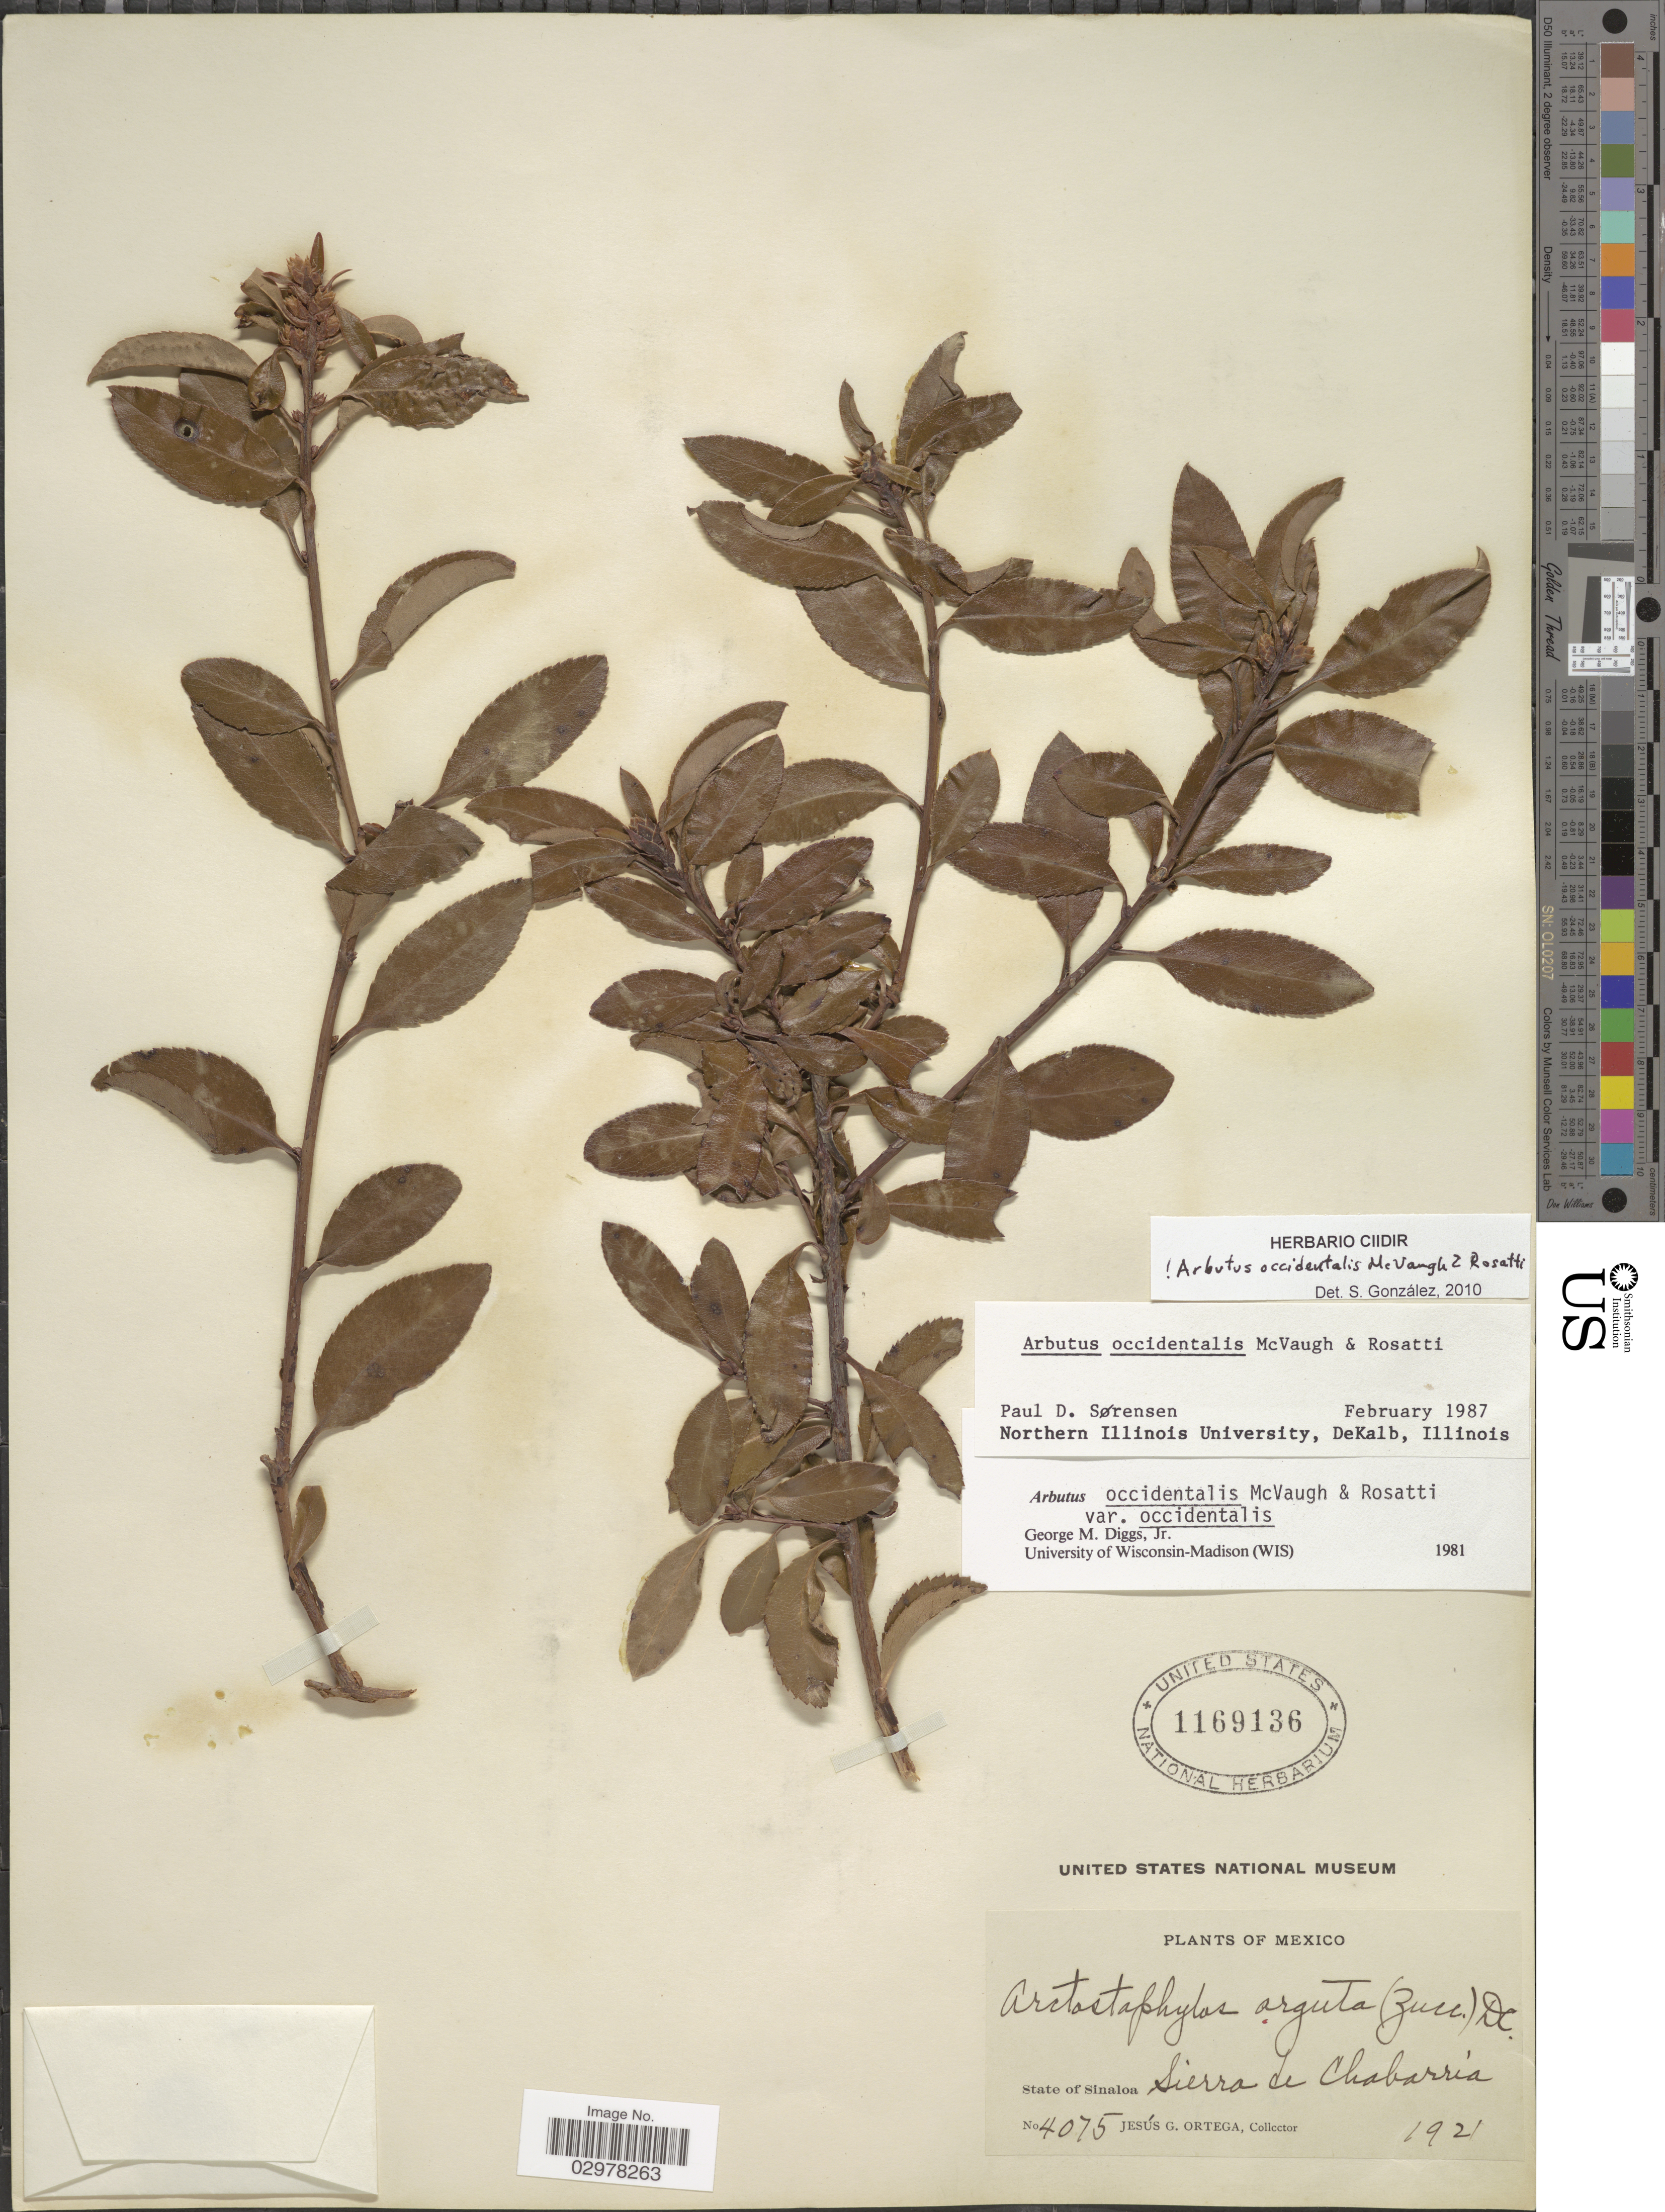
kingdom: Plantae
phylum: Tracheophyta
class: Magnoliopsida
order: Ericales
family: Ericaceae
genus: Arbutus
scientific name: Arbutus occidentalis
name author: McVaugh & Rosatti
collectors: J. Ortega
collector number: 4075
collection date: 1921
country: Mexico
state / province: Sinaloa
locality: Sierra de Chabarria.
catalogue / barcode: US 1169136